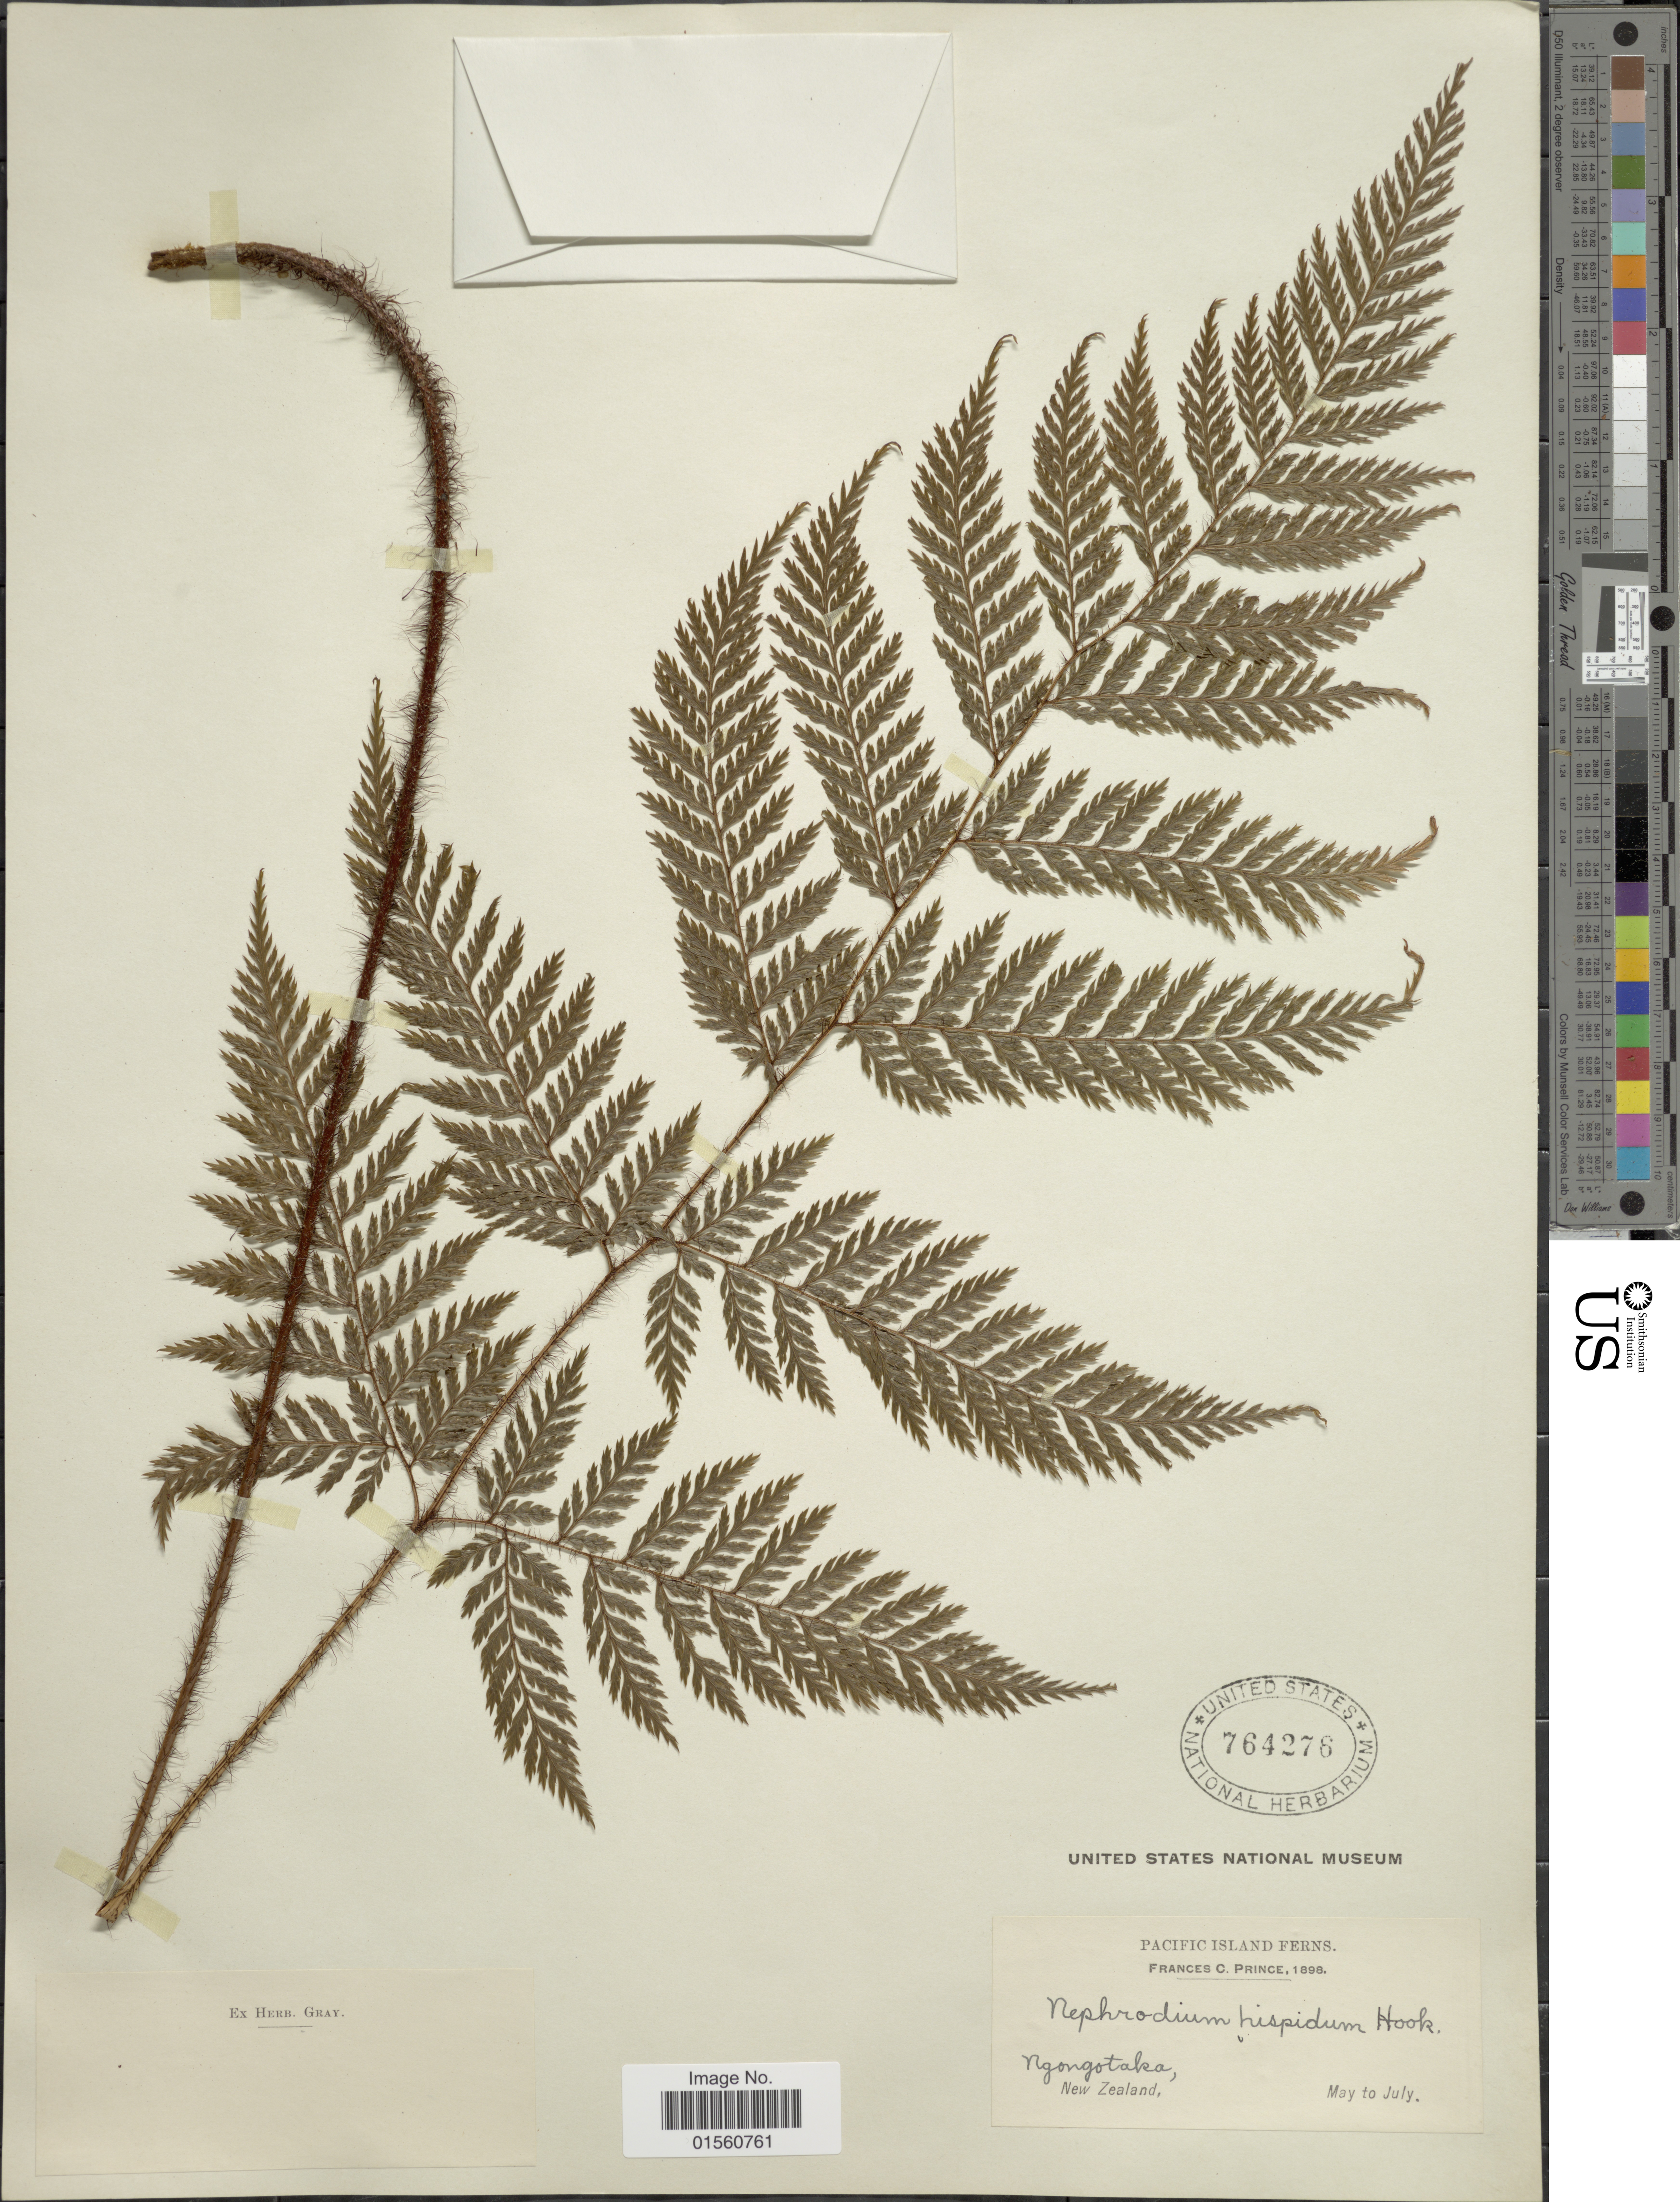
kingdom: Plantae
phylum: Tracheophyta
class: Polypodiopsida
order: Polypodiales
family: Dryopteridaceae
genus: Lastreopsis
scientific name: Lastreopsis hispida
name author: (Sw.) Tindale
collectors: F. Prince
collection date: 1898-05/1898-07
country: New Zealand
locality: Pacific Island, Ngongotaka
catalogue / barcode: US 764276